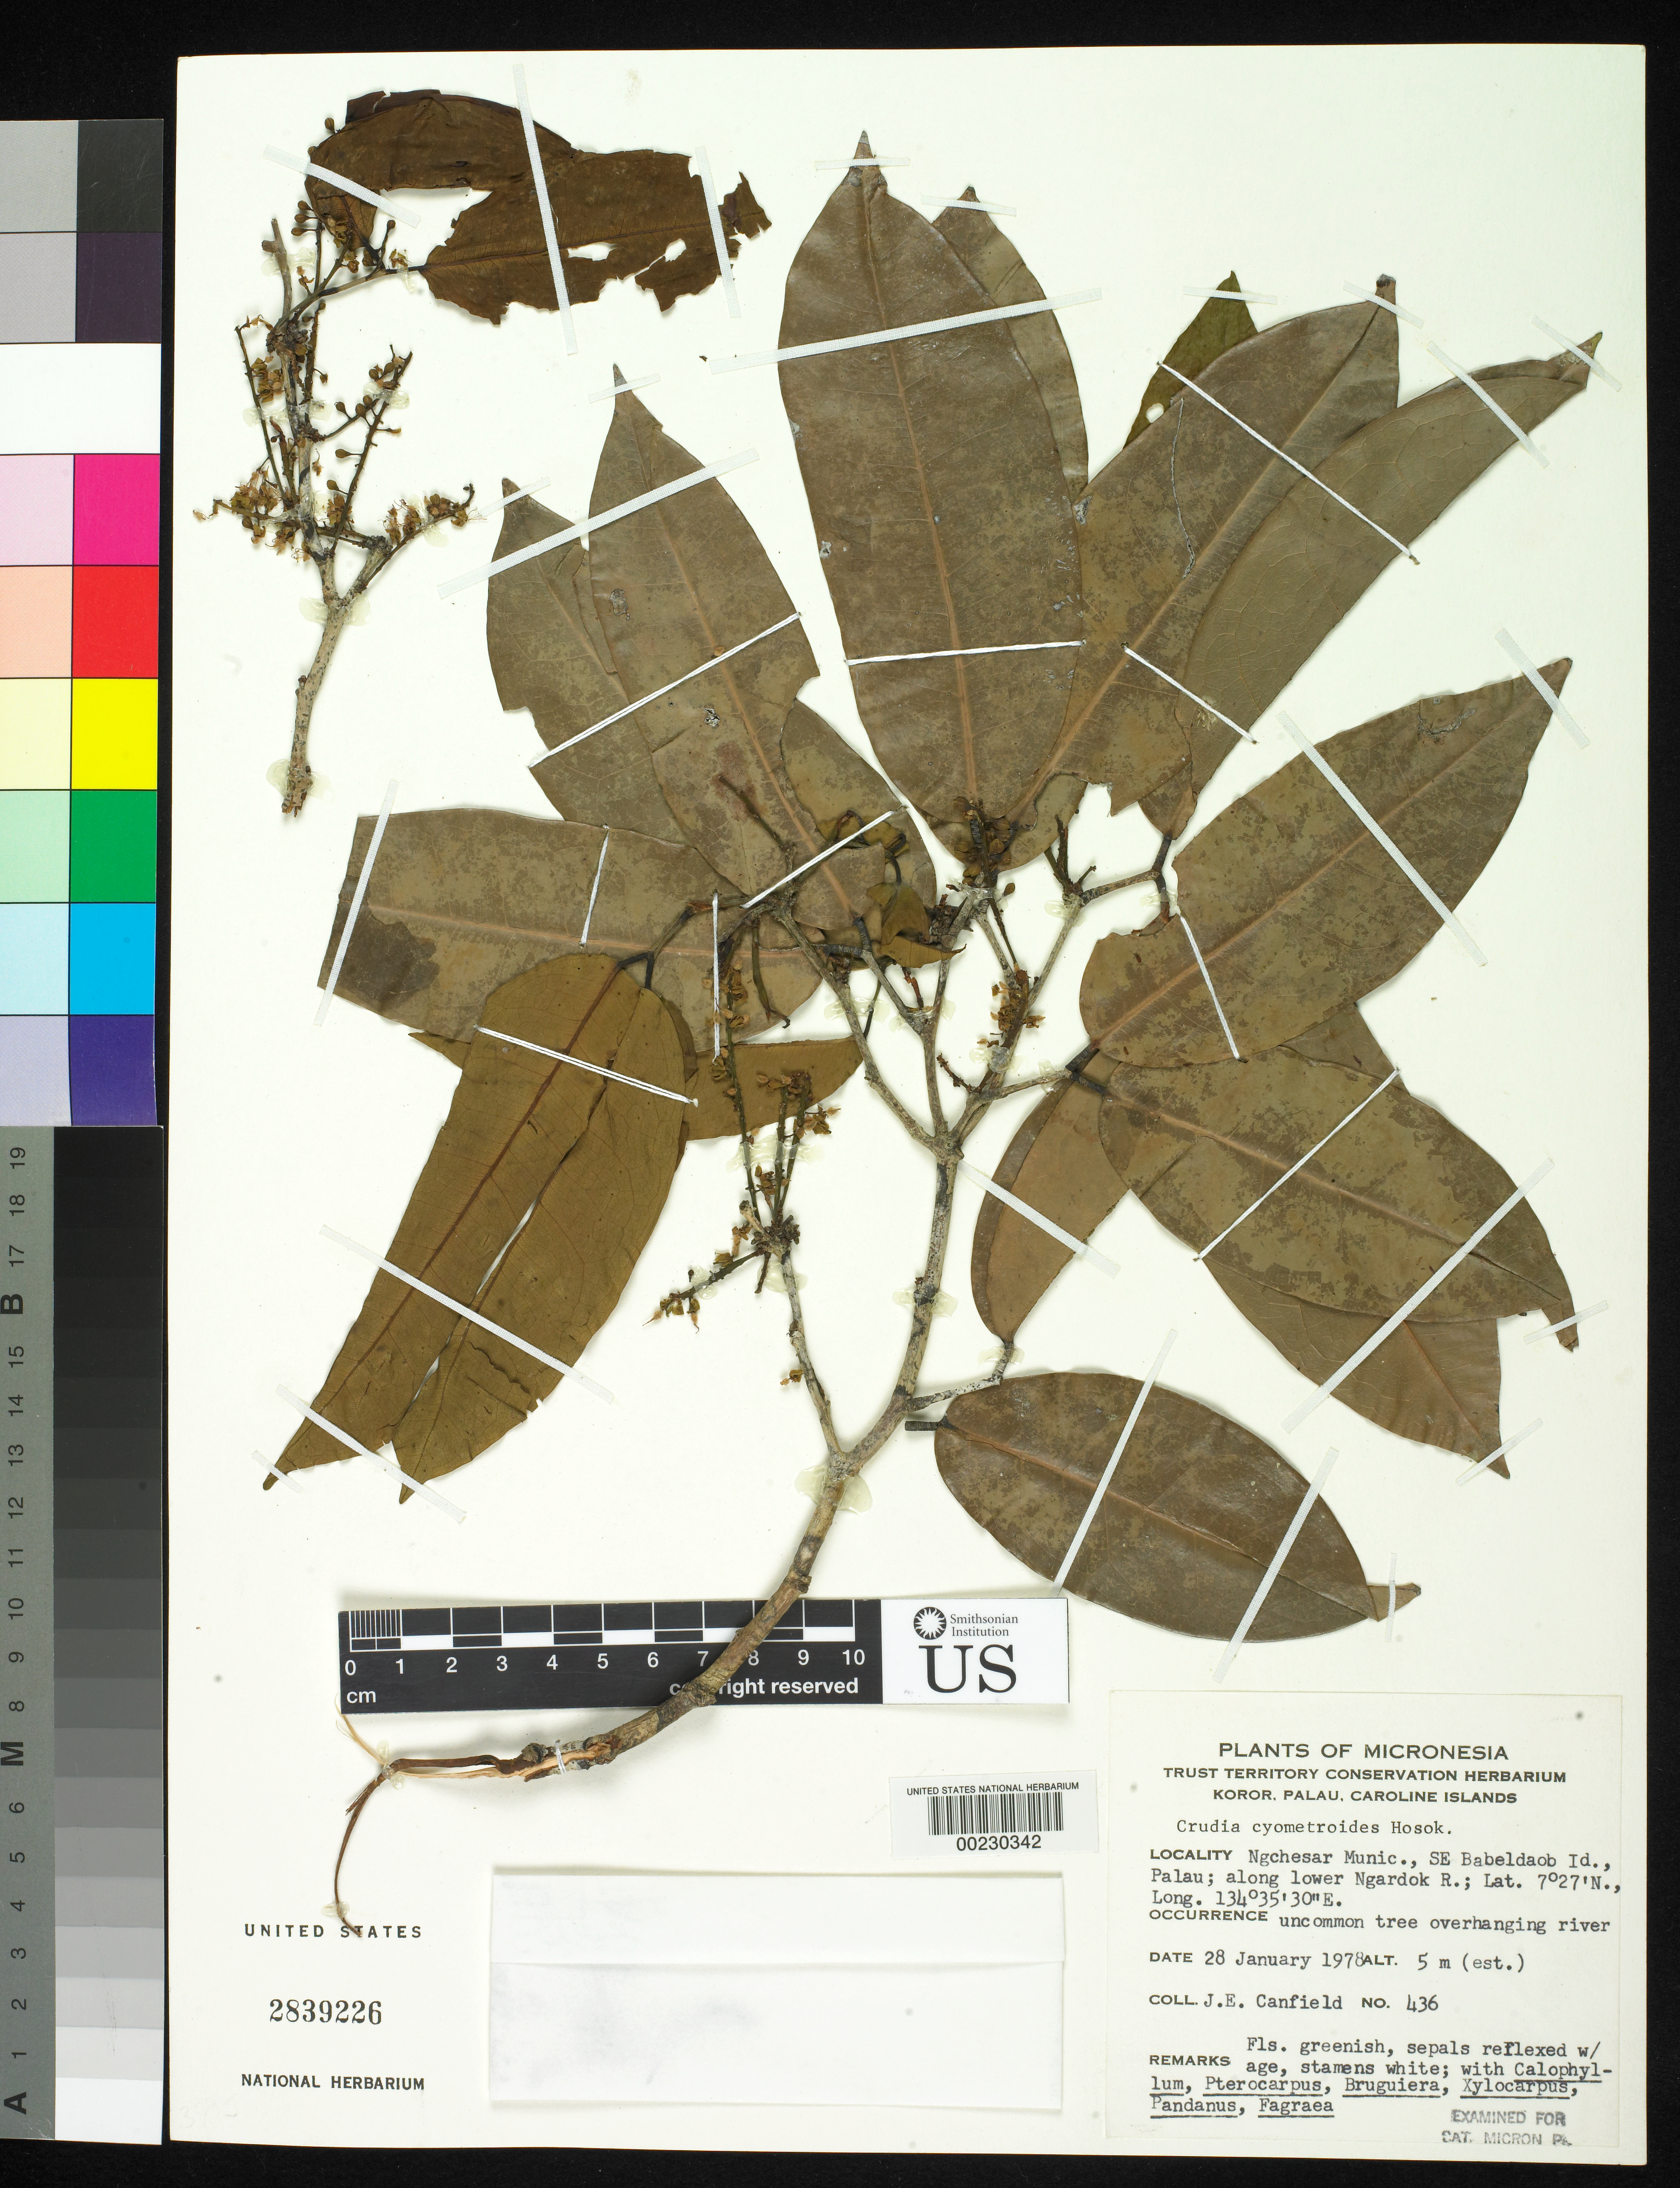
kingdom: Plantae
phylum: Tracheophyta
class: Magnoliopsida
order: Fabales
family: Fabaceae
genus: Crudia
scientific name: Crudia cynometroides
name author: Hosok.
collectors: J. E. Canfield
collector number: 436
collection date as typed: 28 Jan 1978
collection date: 1978-01-28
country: Palau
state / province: Ngchesar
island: Babeldaob [Babelthuap]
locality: SE Babelthuap I.; along lower Ngardok River.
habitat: Overhanging river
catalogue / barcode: US 2839226